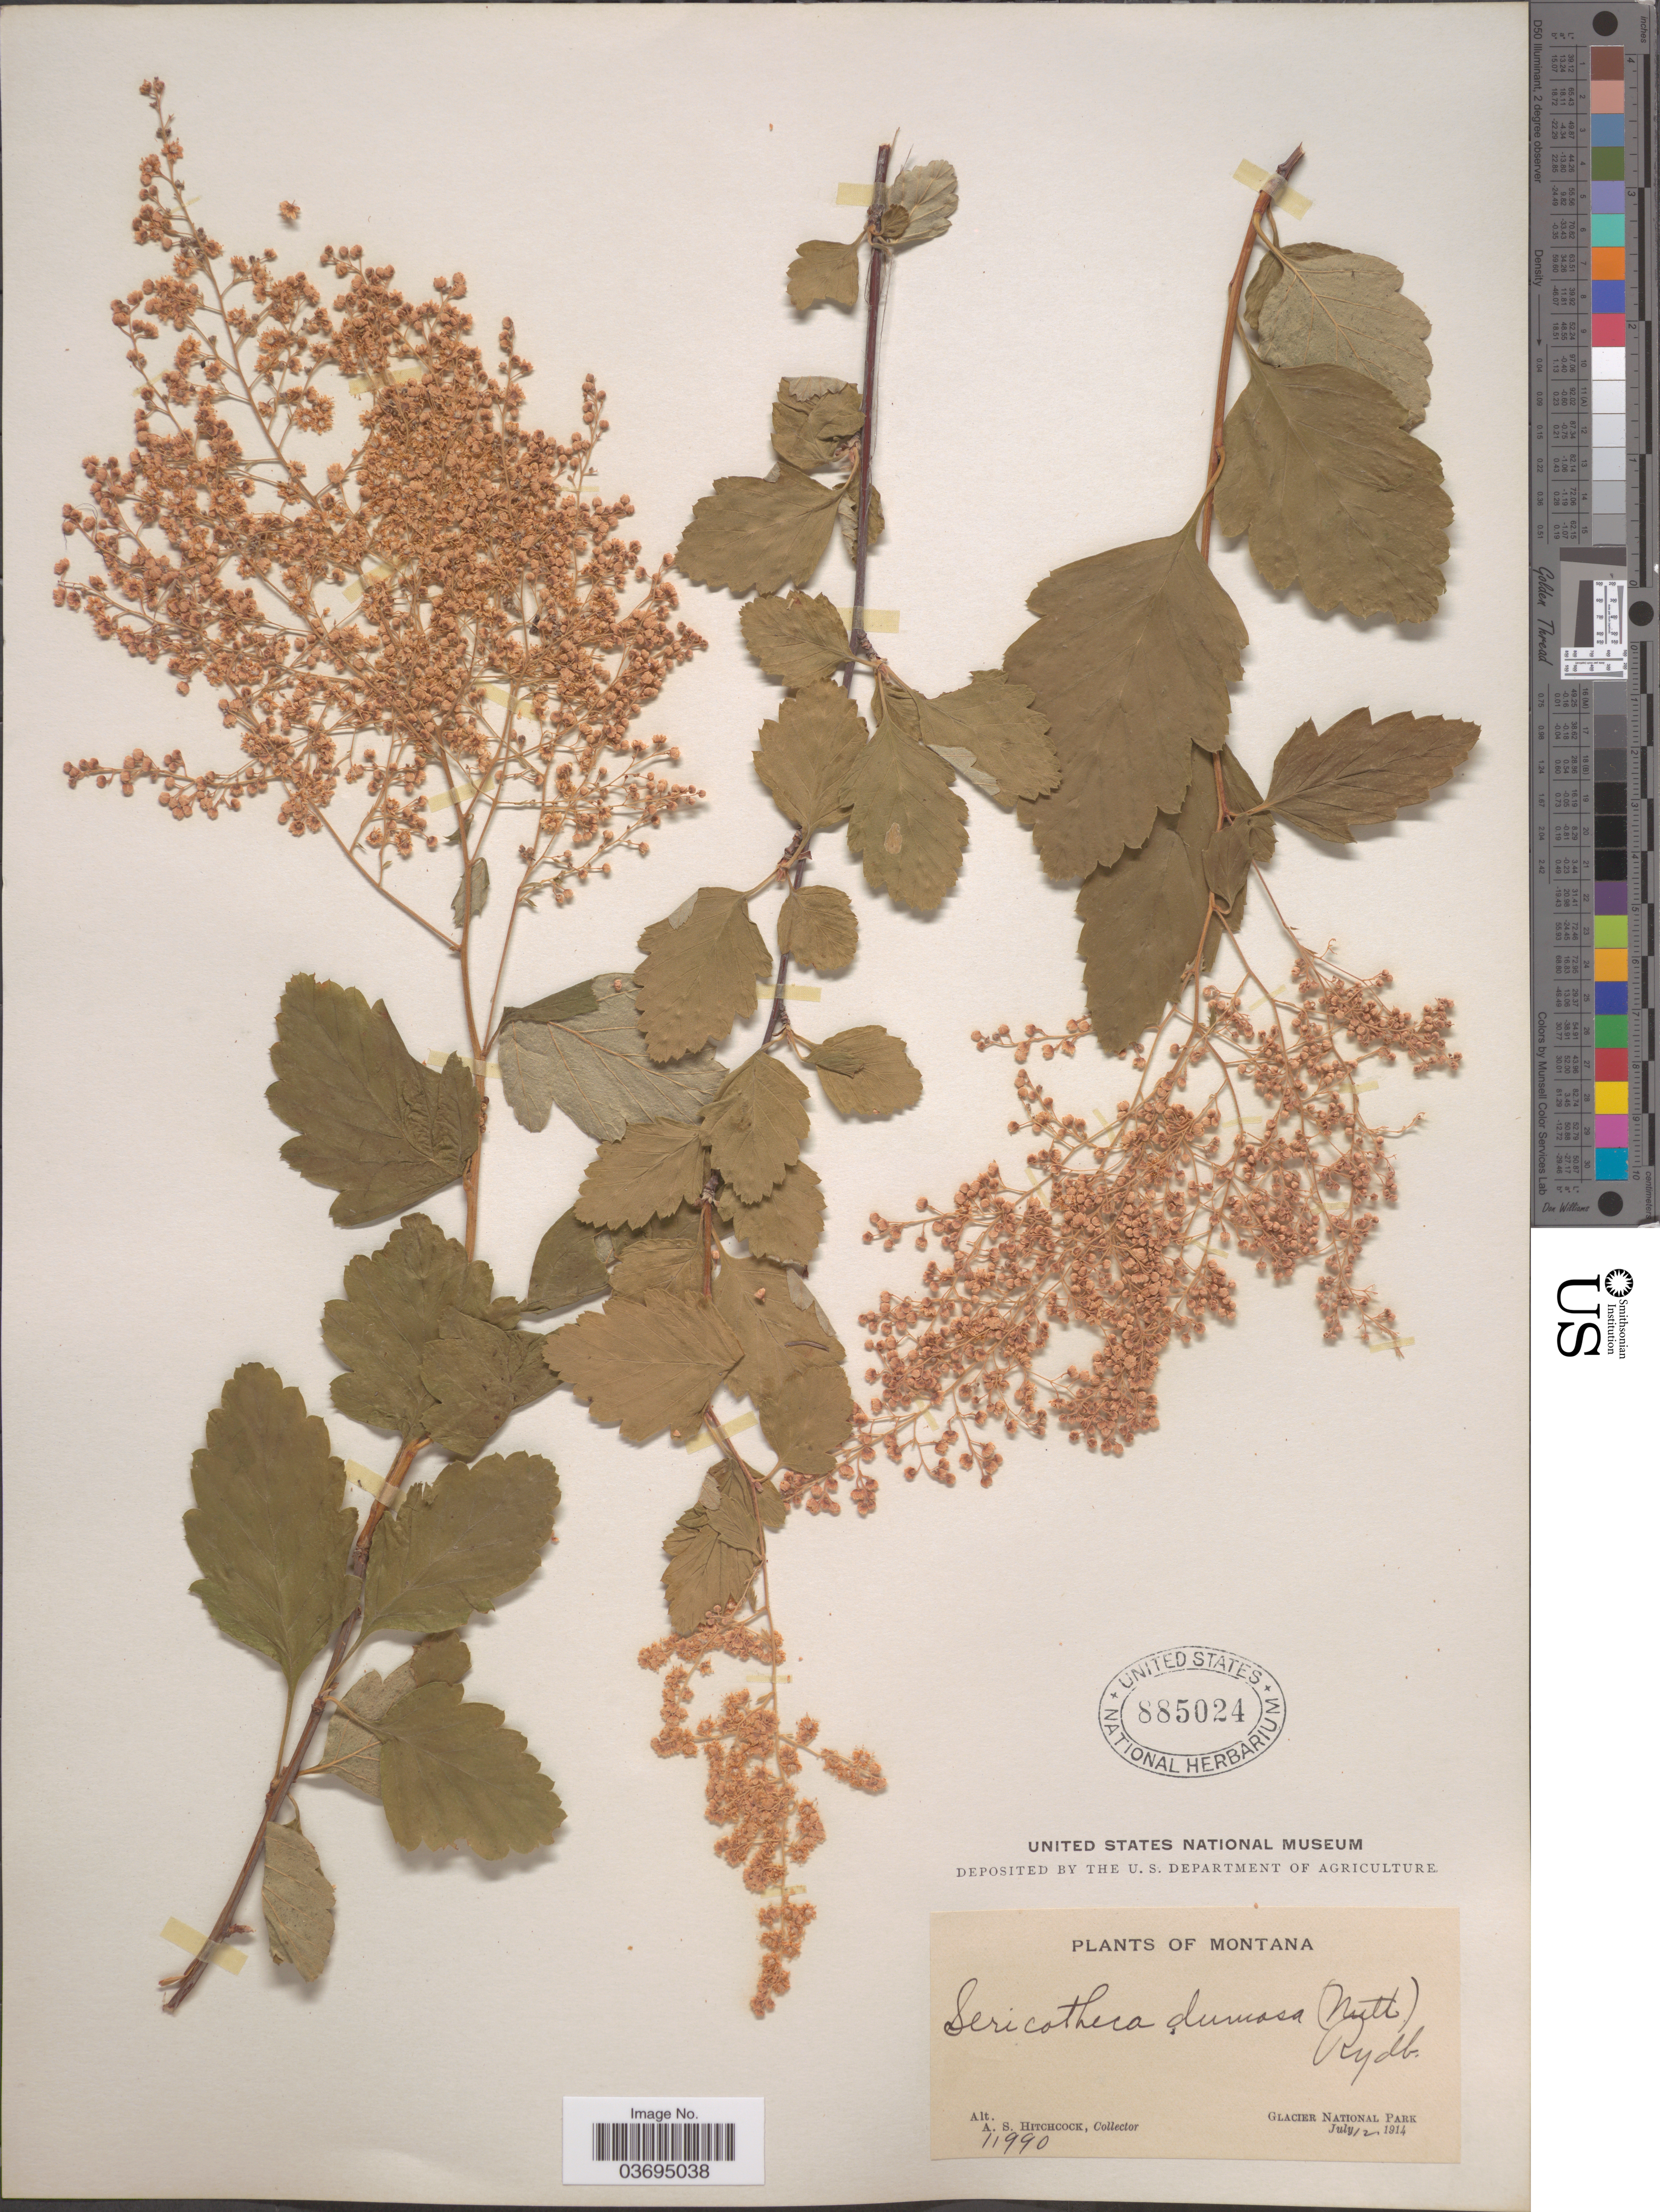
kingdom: Plantae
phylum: Tracheophyta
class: Magnoliopsida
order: Rosales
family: Rosaceae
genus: Holodiscus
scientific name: Holodiscus discolor var. dumosus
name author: Maxim. ex J.M. Coult.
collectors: A. S. Hitchcock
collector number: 11990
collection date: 1914-07-12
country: United States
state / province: Montana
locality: Glacier National Park.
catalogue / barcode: US 885024